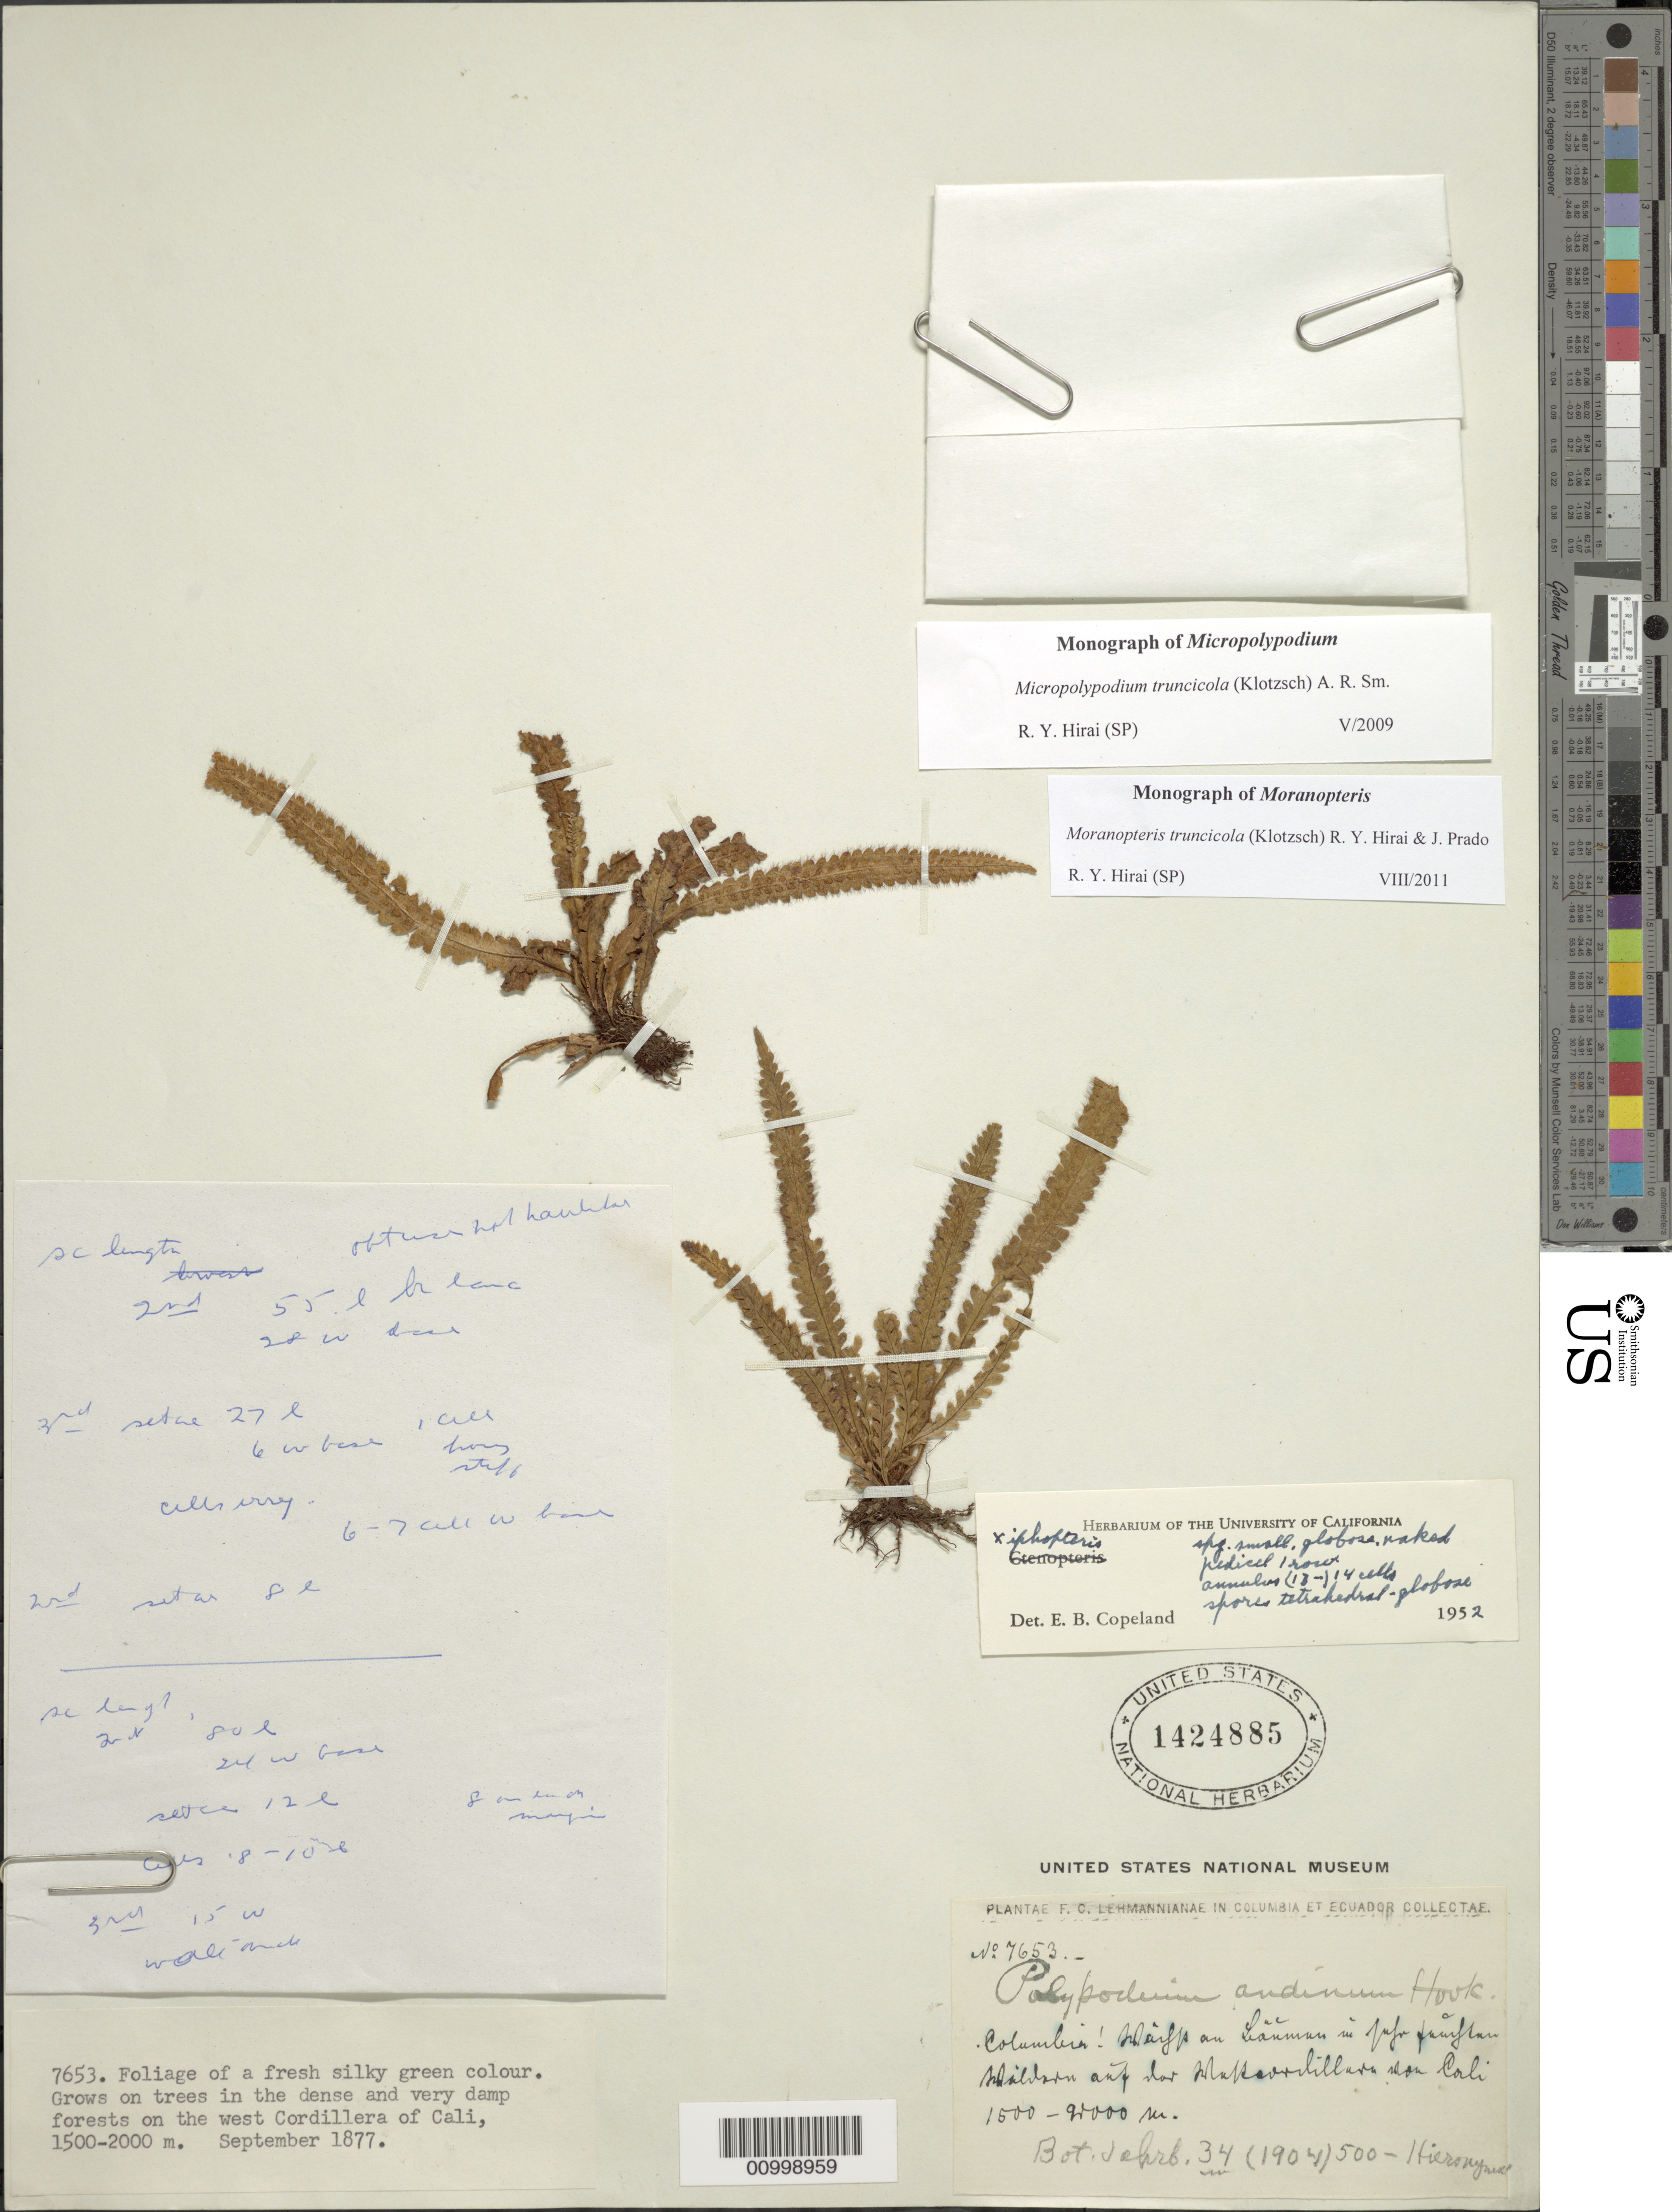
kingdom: Plantae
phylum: Tracheophyta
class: Polypodiopsida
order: Polypodiales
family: Polypodiaceae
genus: Moranopteris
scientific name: Moranopteris truncicola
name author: (Klotzsch) R. Y. Hirai & J. Prado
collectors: F. C. Lehmann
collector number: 7653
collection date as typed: September 1877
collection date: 1877-09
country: Colombia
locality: W of Cordillera of Cali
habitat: in dense and very damp forests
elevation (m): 1500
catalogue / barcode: US 1424885